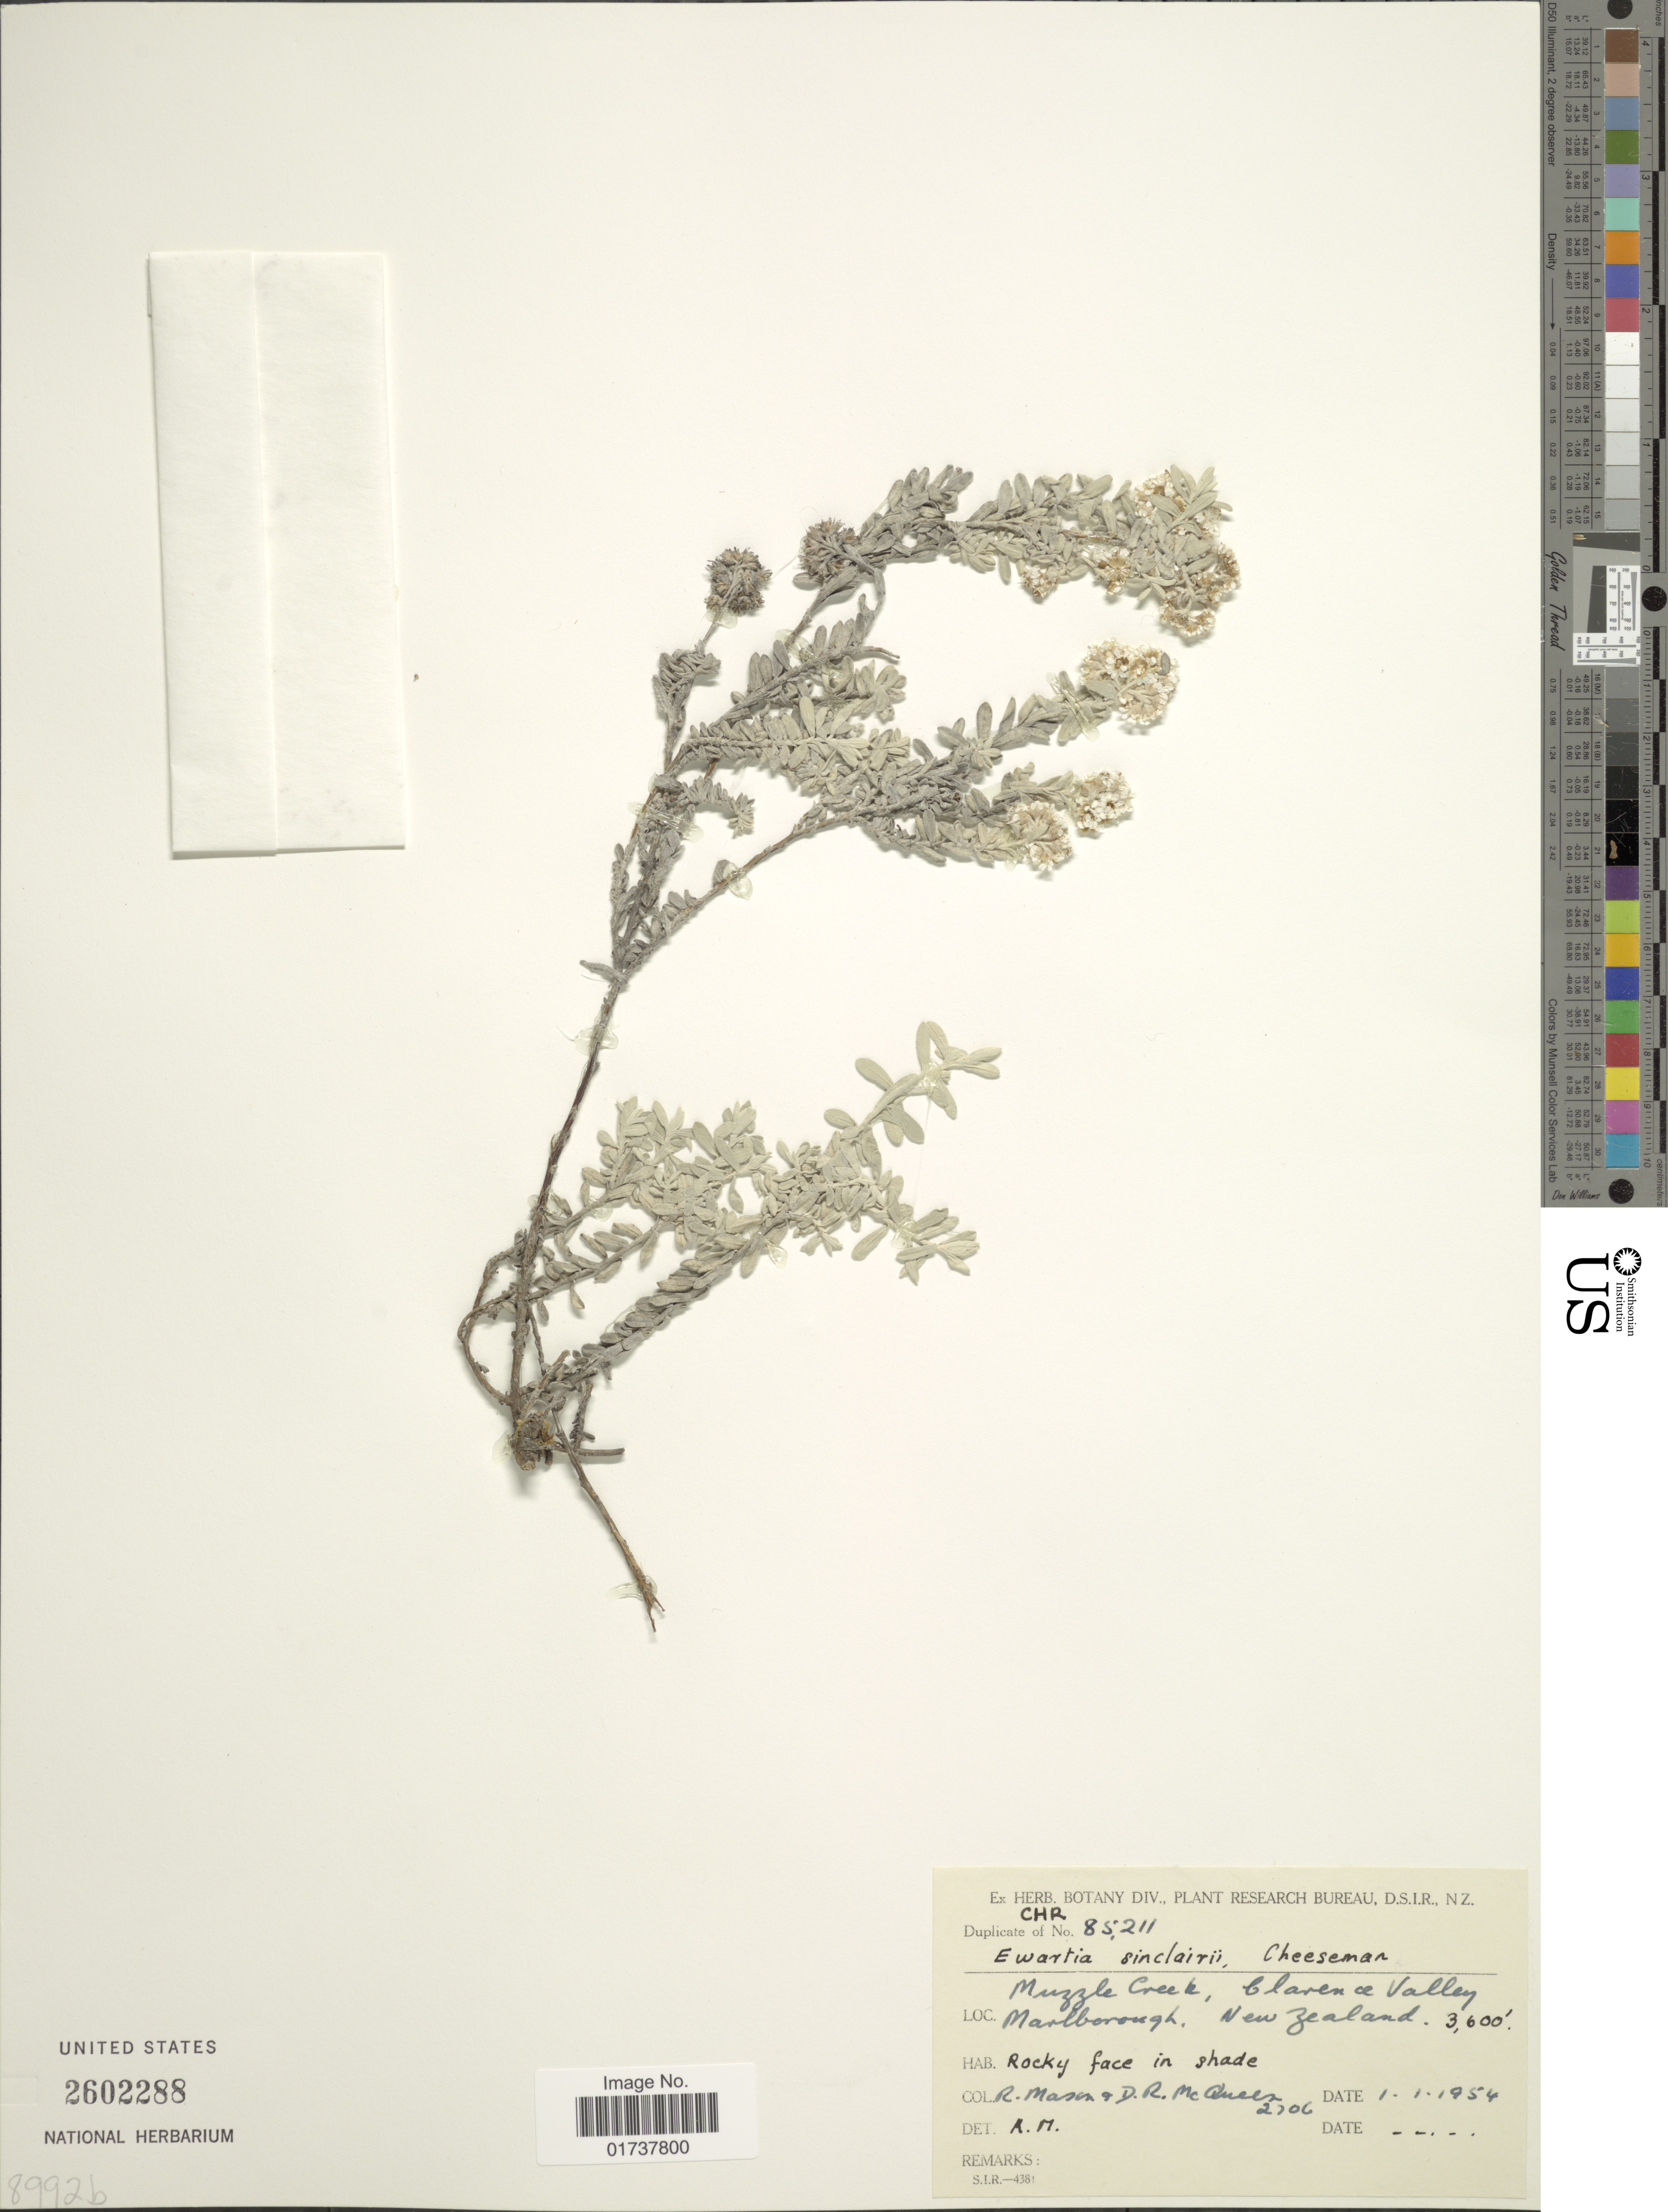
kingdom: Plantae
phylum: Tracheophyta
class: Magnoliopsida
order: Asterales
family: Asteraceae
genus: Ewartia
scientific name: Ewartia sinclairii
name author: Cheeseman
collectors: R. Mason & D. McQueen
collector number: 2706*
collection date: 1954-01-01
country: New Zealand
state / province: Marlborough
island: South Island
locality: Muzzle Creek, Clarence Valley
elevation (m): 1097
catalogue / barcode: US 2602288